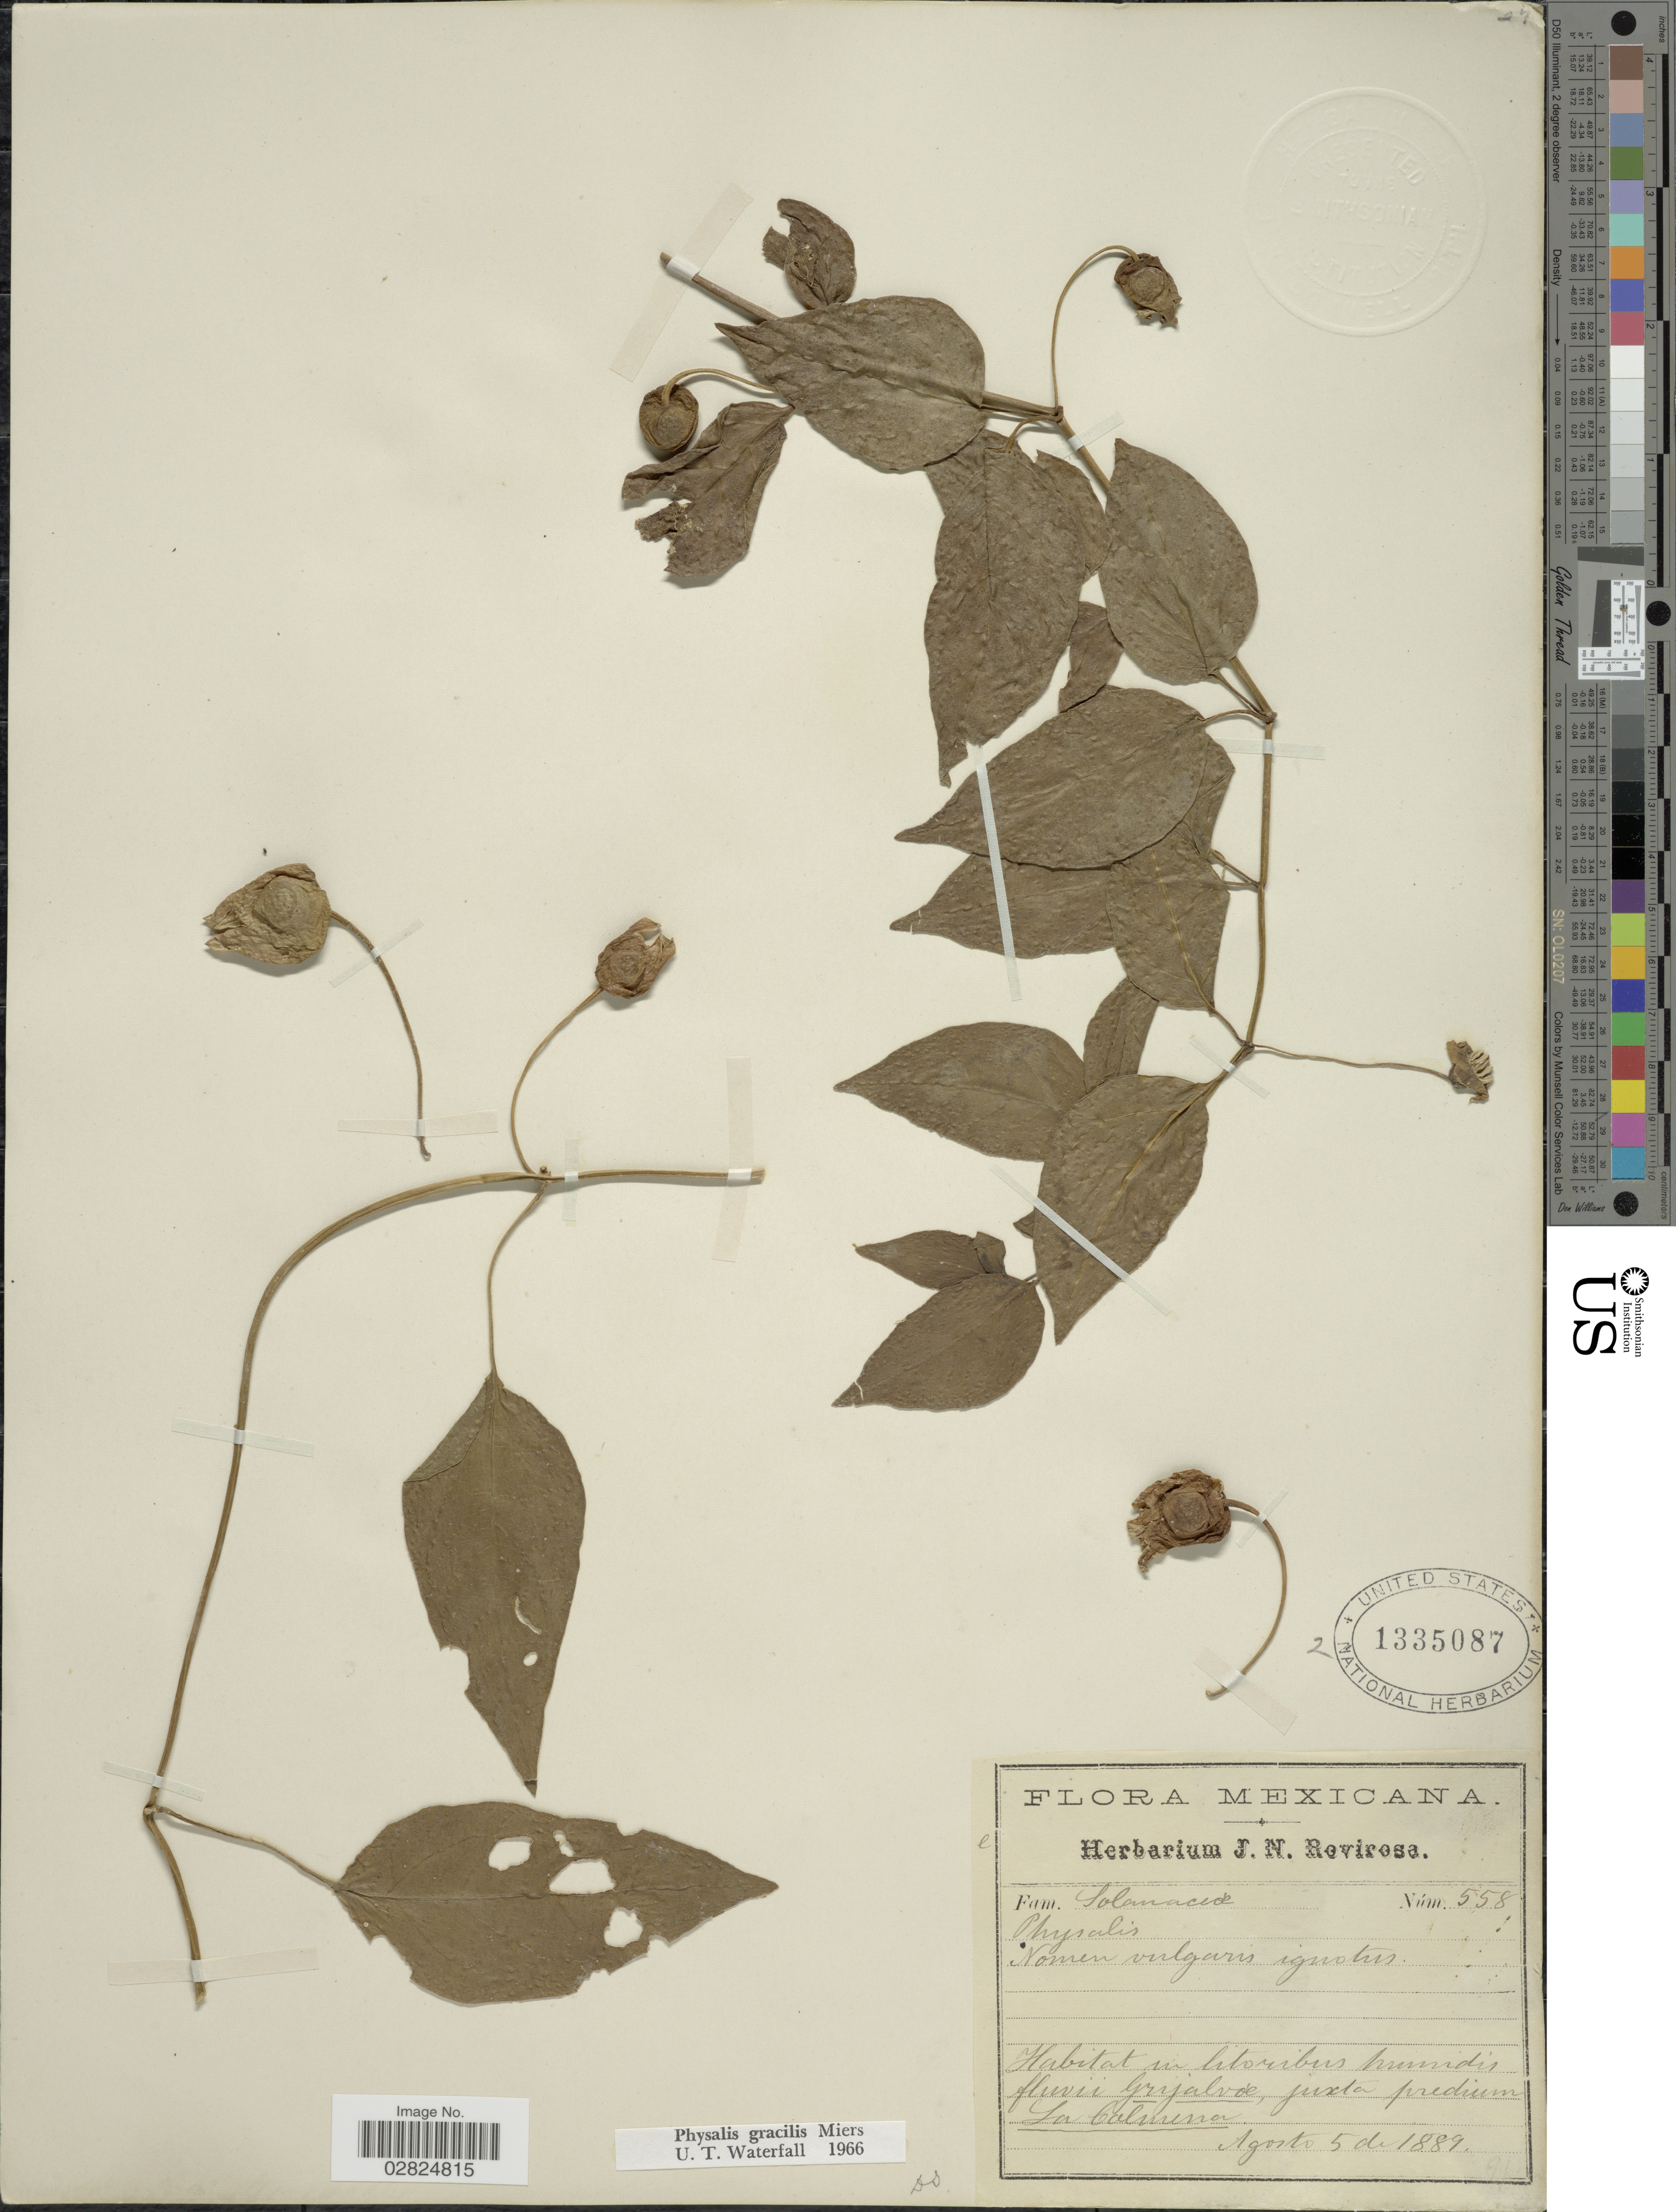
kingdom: Plantae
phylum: Tracheophyta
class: Magnoliopsida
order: Solanales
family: Solanaceae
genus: Physalis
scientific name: Physalis gracilis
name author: Miers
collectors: ex herb. J. N. Rovirosa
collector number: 558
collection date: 1889-08-05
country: Mexico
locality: La Colmena]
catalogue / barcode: US 1335087